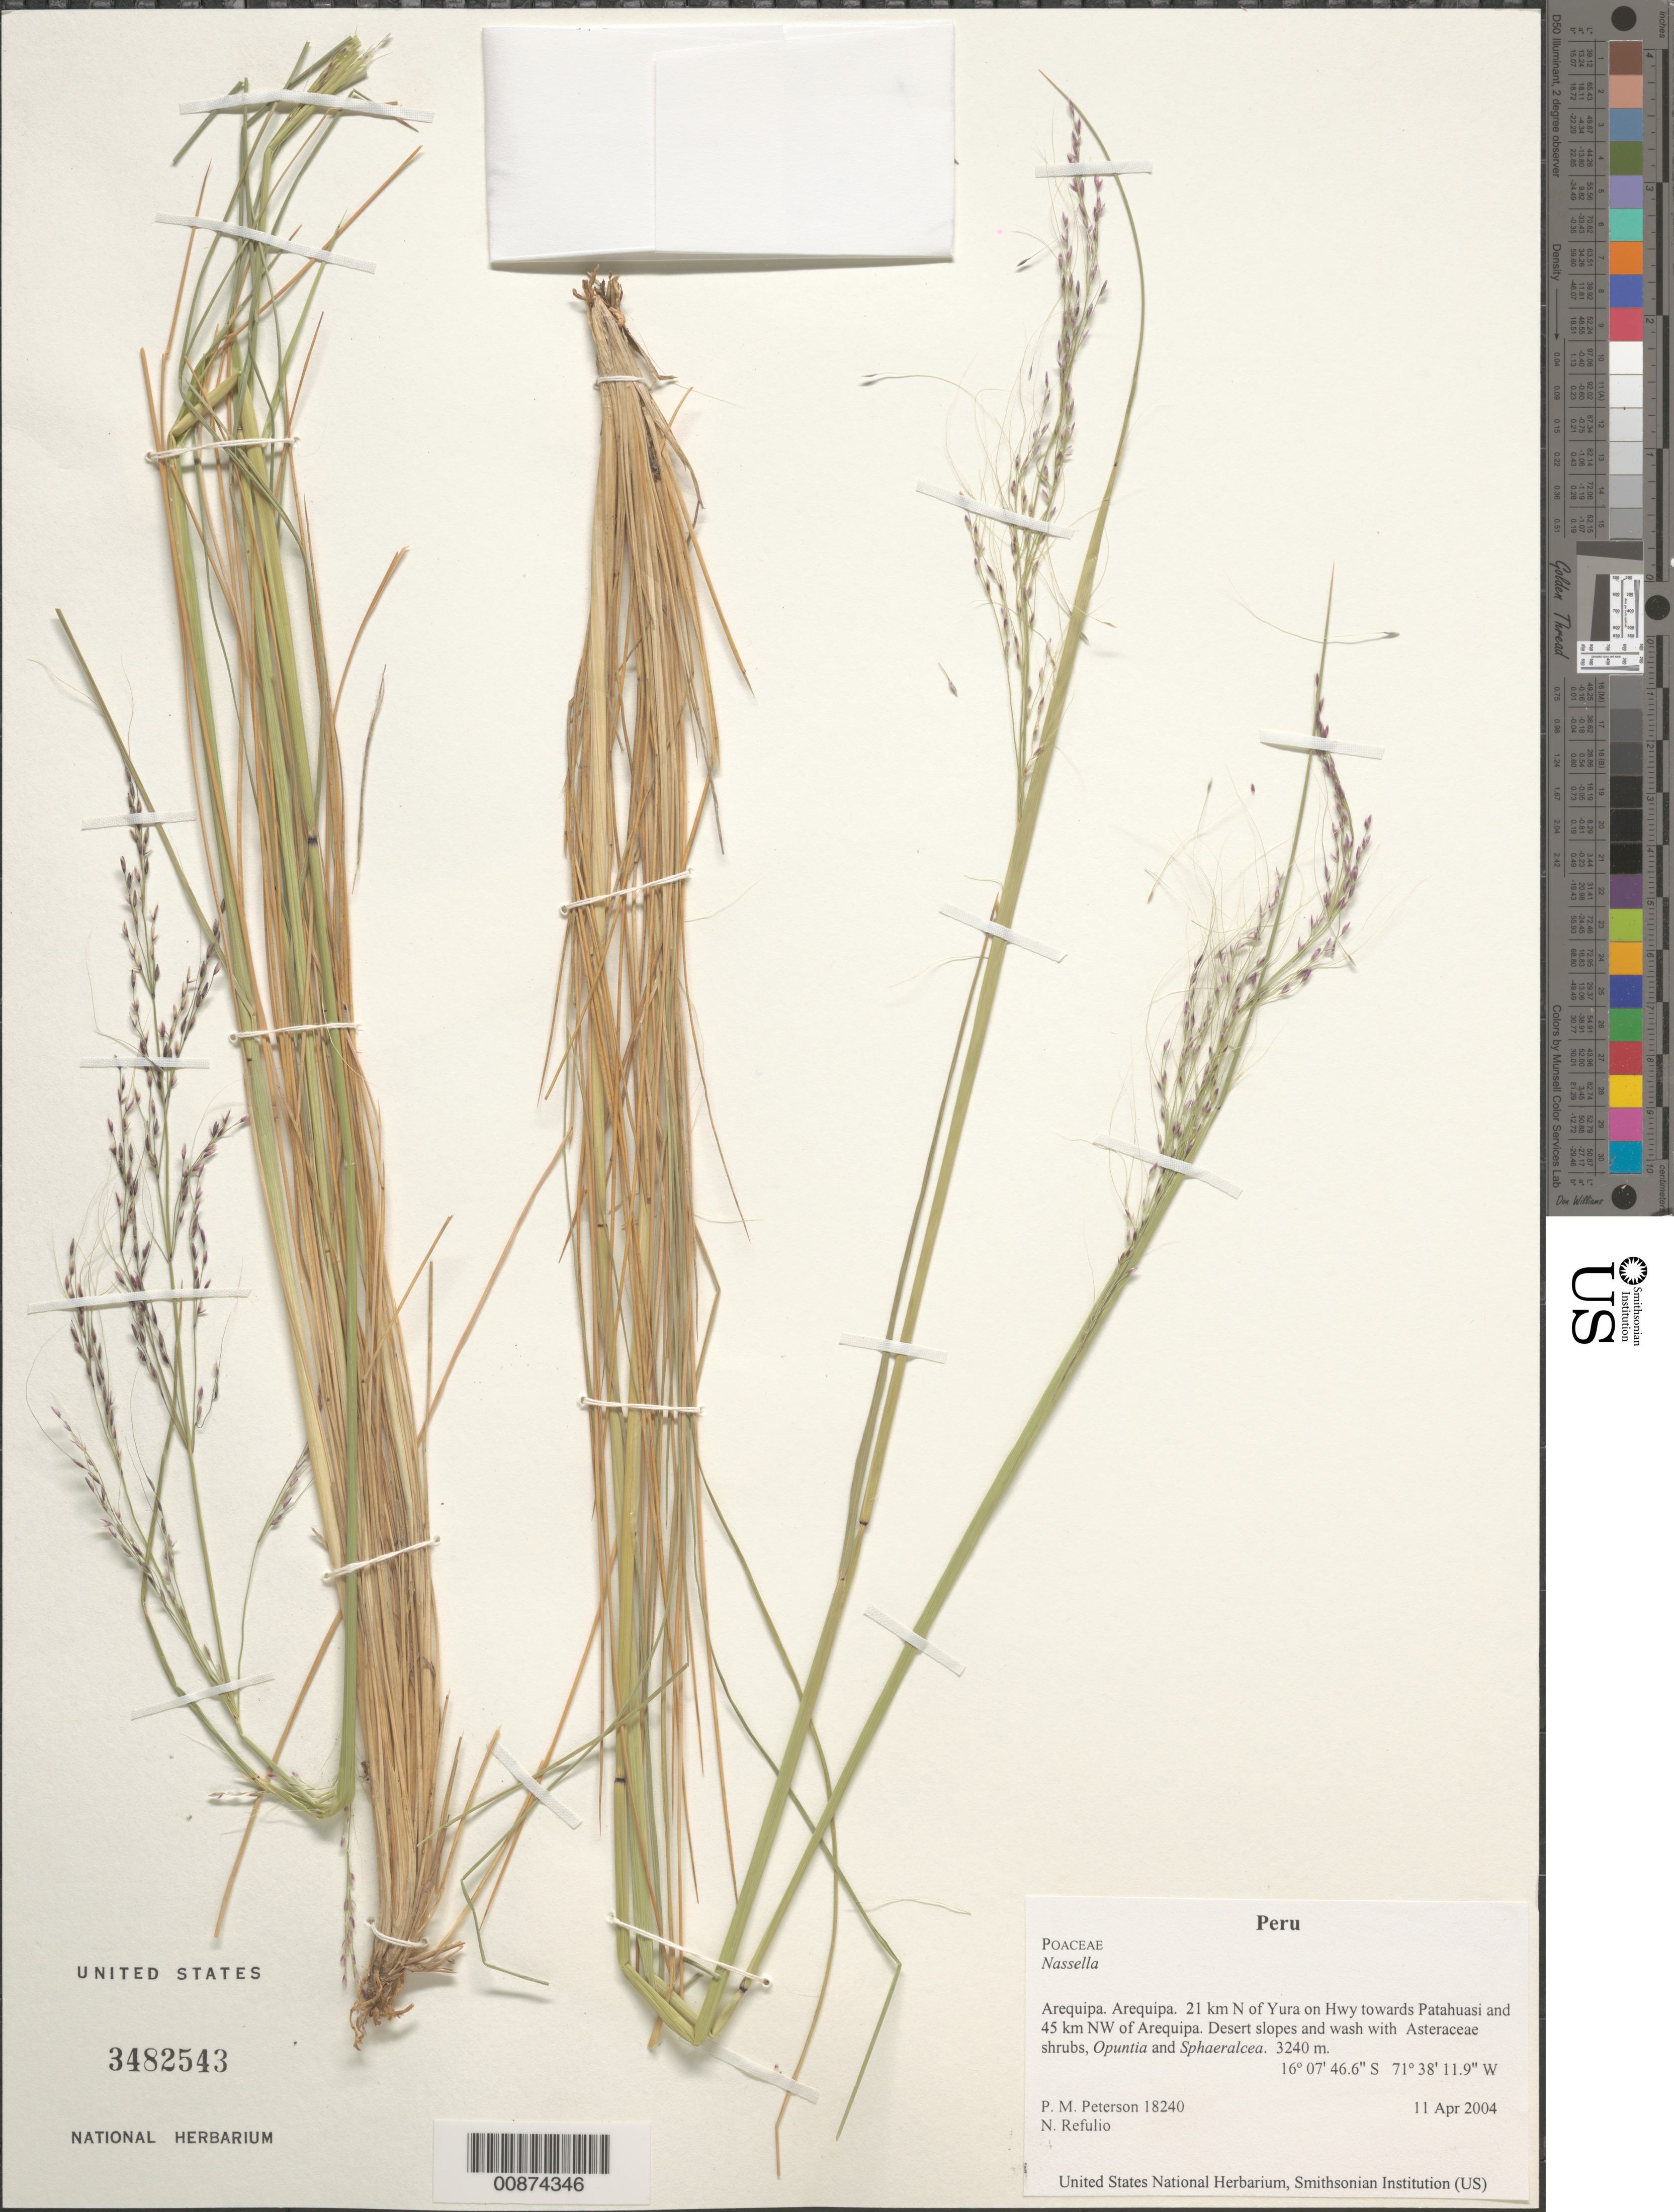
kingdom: Plantae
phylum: Tracheophyta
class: Liliopsida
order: Poales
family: Poaceae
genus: Anatherostipa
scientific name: Anatherostipa sp.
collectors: P. M. Peterson & N. Refulio-Rodríguez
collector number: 18240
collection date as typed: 11 Apr 2004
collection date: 2004-04-11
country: Peru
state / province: Arequipa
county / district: Arequipa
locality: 21 km N of Yura on Hwy towards Patahuasi and 45 km NW of Arequipa. Desert slopes and wash with Asteraceae shrubs, Opuntia and Sphaeralcea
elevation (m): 3240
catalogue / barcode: US 3482543